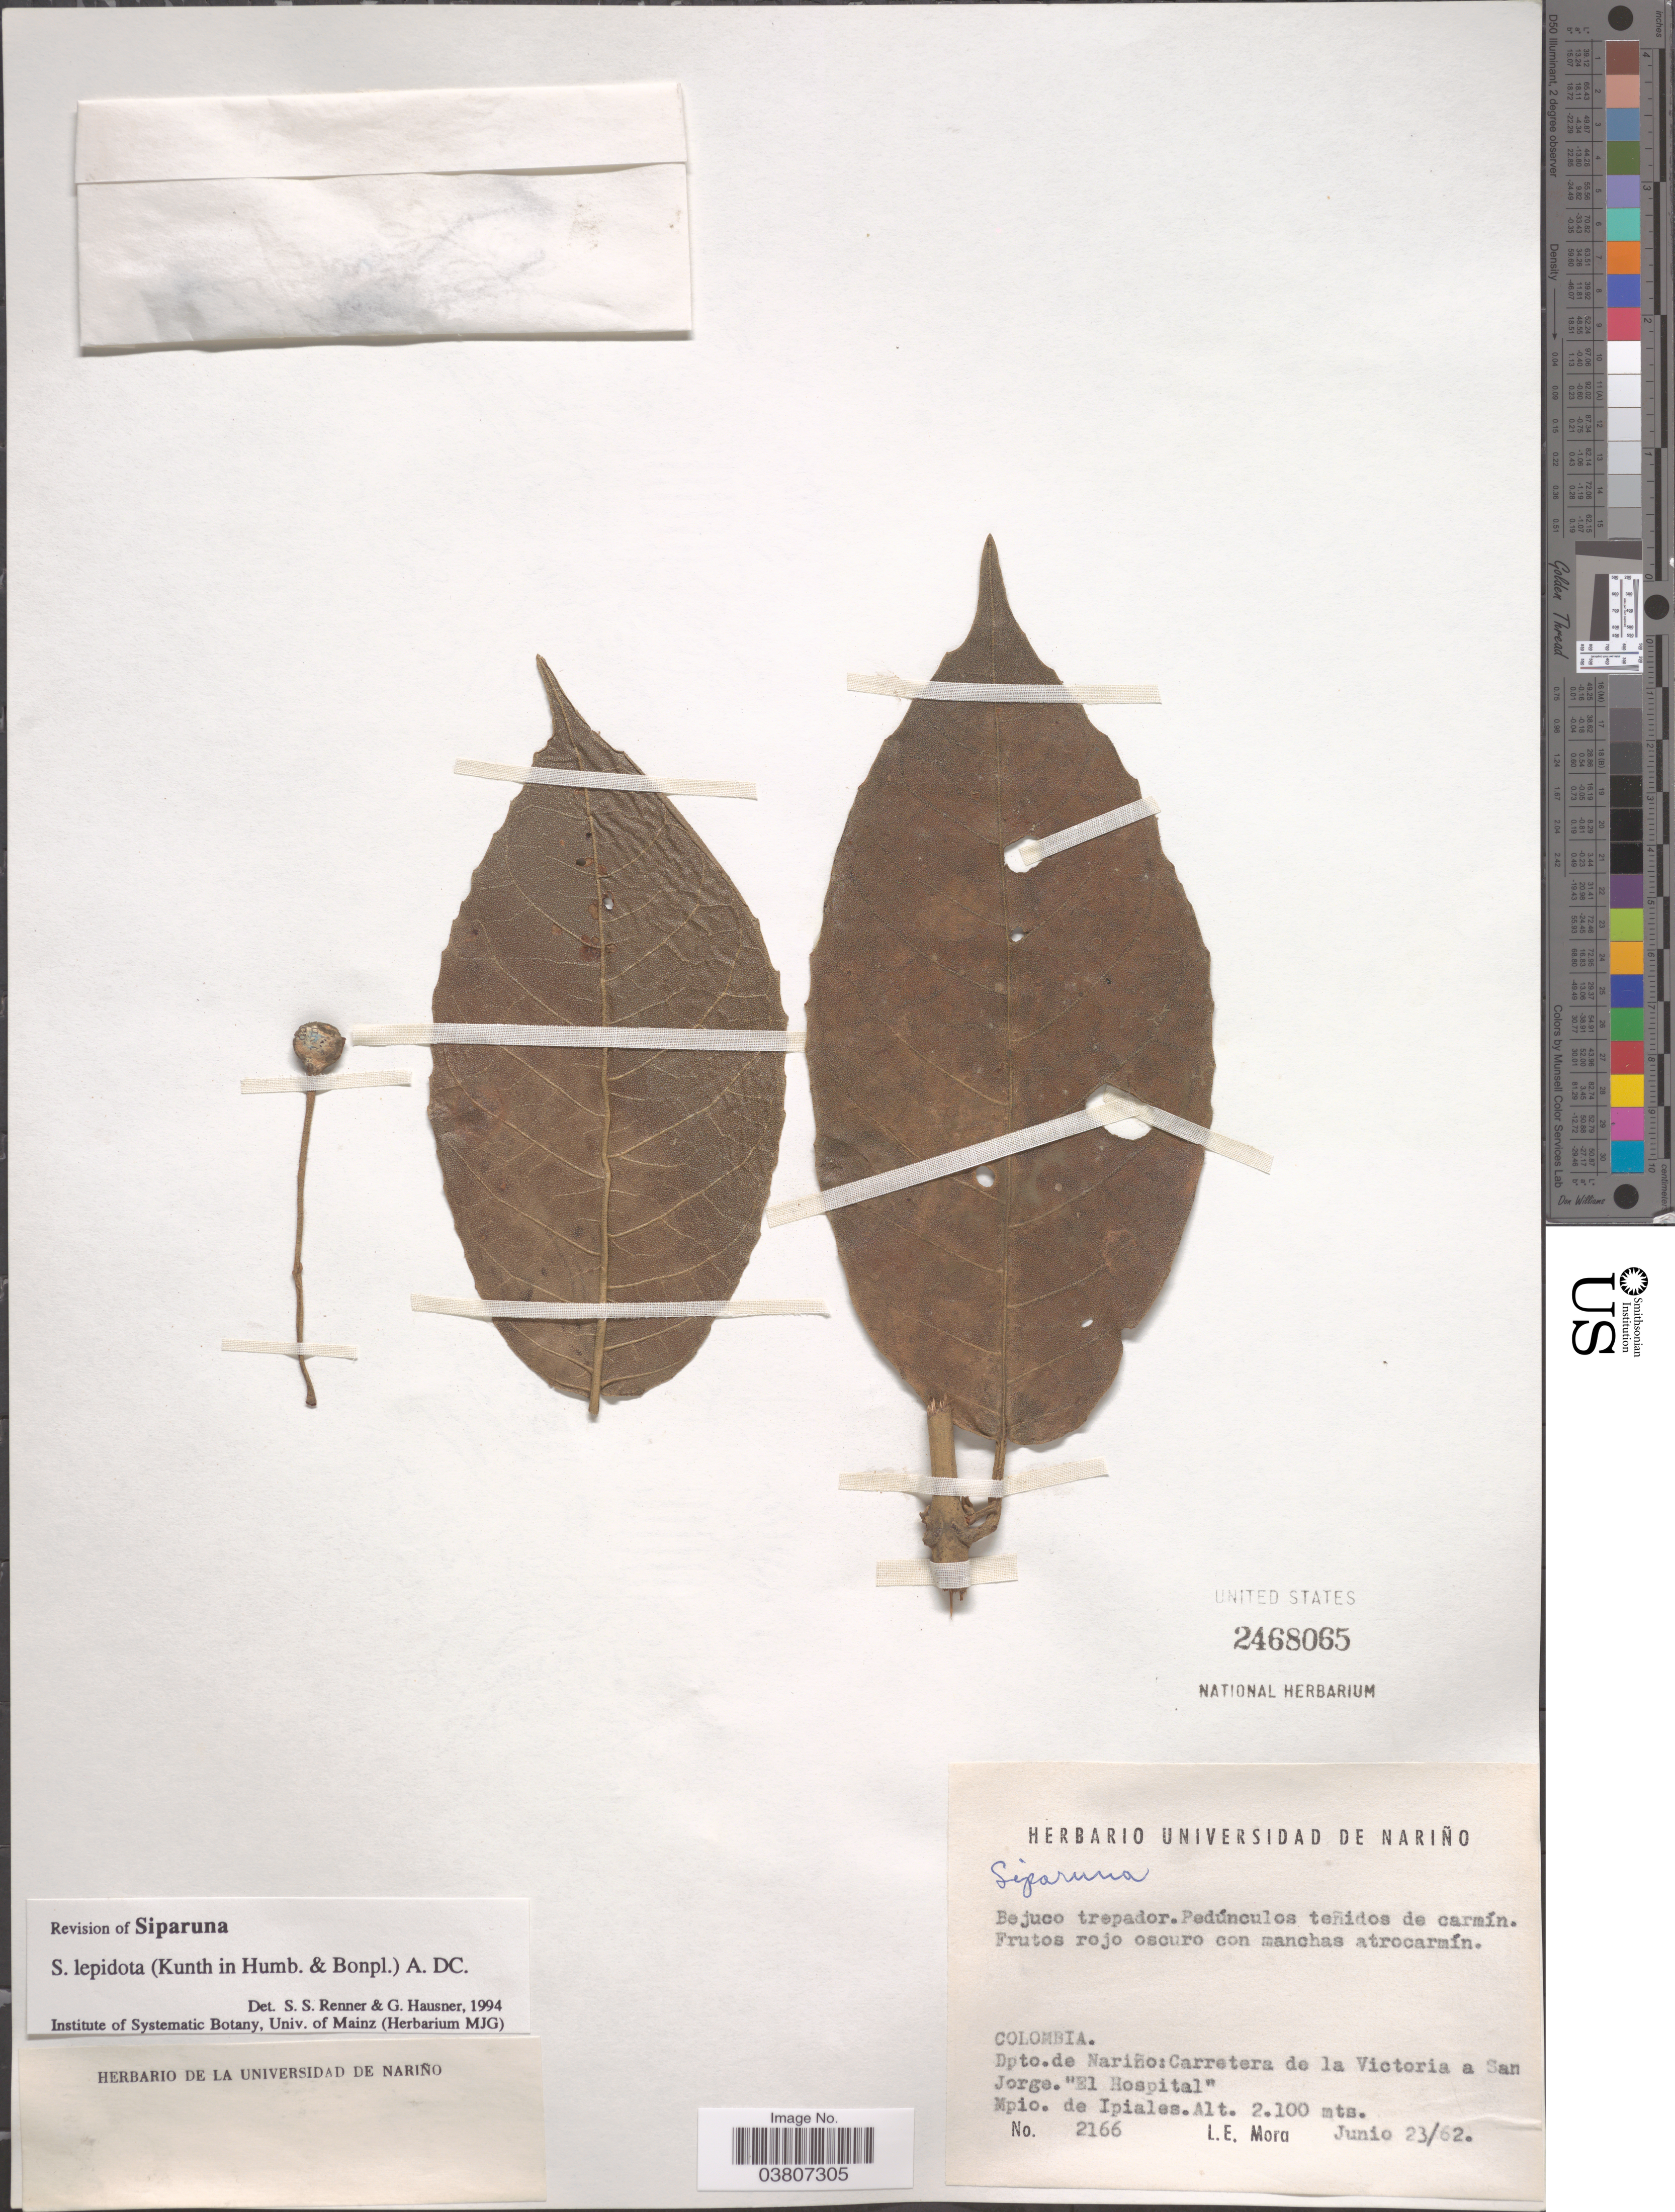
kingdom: Plantae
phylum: Tracheophyta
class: Magnoliopsida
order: Laurales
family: Siparunaceae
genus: Siparuna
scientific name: Siparuna lepidota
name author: (Kunth) A. DC.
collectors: L. Mora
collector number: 2166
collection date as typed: Transcribed d/m/y: 23/6/62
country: Colombia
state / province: Nariño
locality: Dpto. de Nariño: Carretera de la Victoria a San Jorge. "El Hospital". Mpio. de Ipiales.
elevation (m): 2100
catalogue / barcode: US 2468065